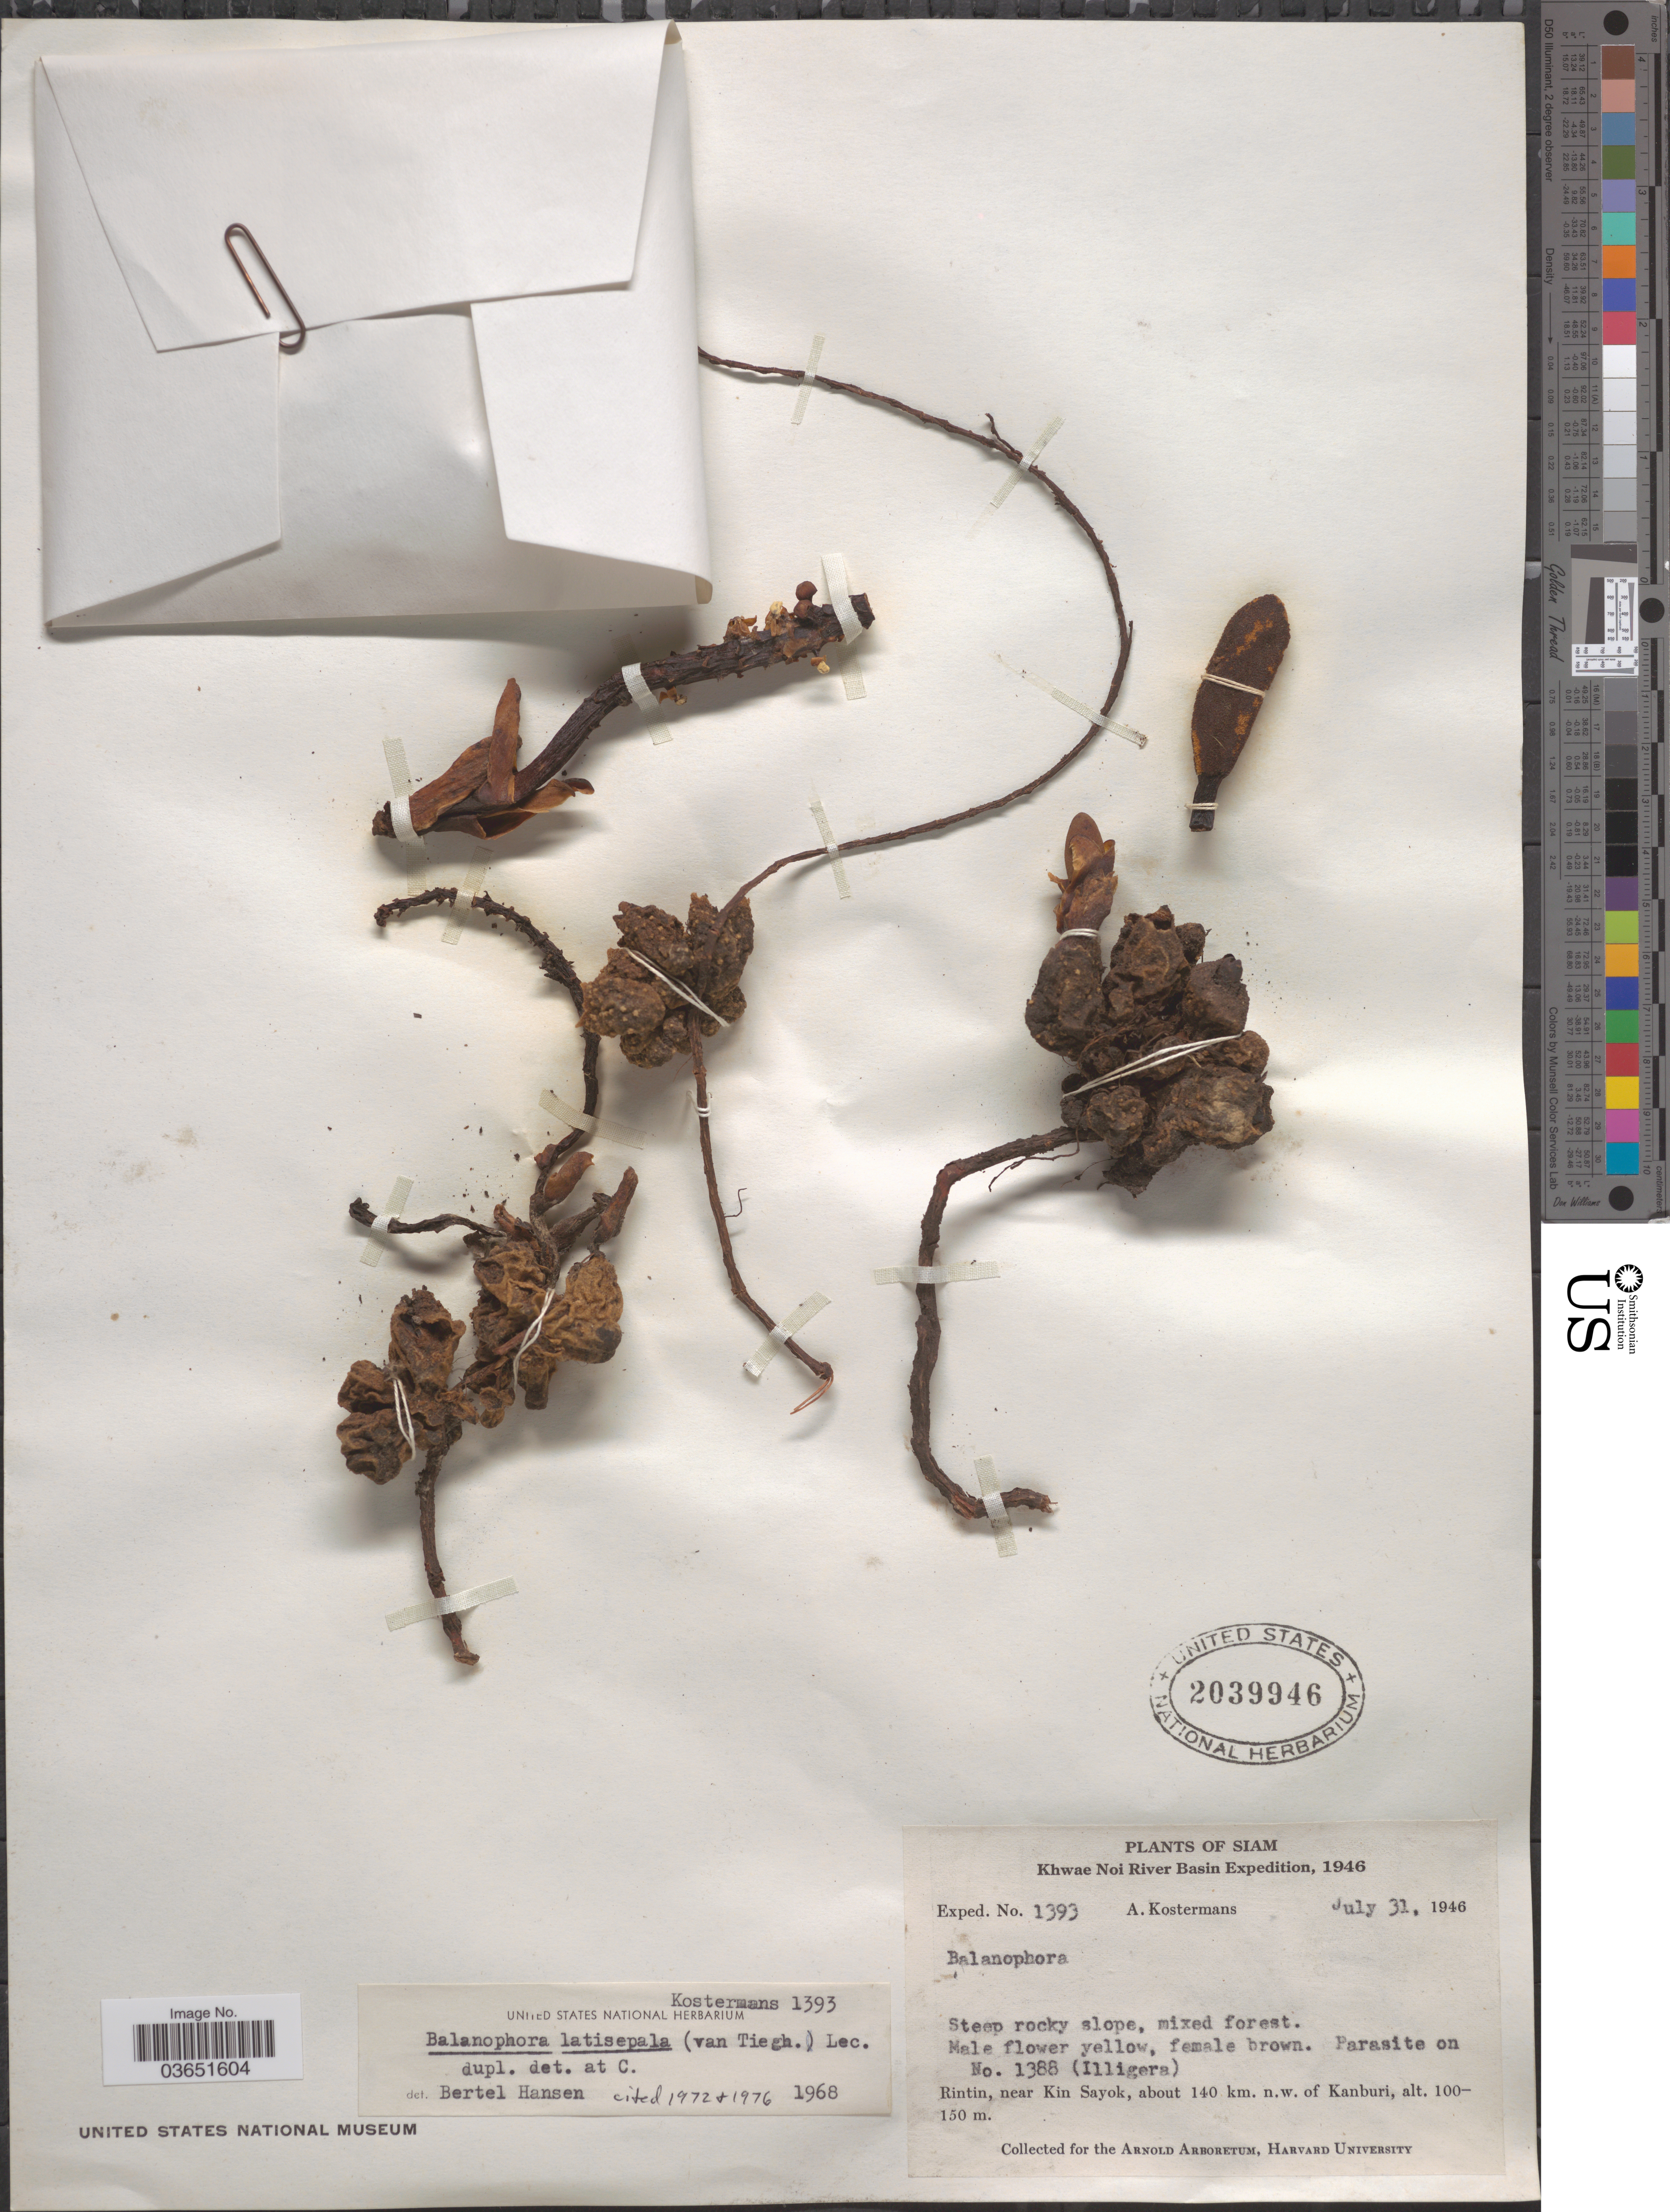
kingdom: Plantae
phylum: Tracheophyta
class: Magnoliopsida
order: Santalales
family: Balanophoraceae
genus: Balanophora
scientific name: Balanophora latisepala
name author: (Tiegh.)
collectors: A. J. G. Kostermans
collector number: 1393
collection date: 1946-07-31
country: Thailand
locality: Khwae Noi River Basin. Rintin, near Kin Sayok, about 140 km. n.w. of Kanburi.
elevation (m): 100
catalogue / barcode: US 2039946